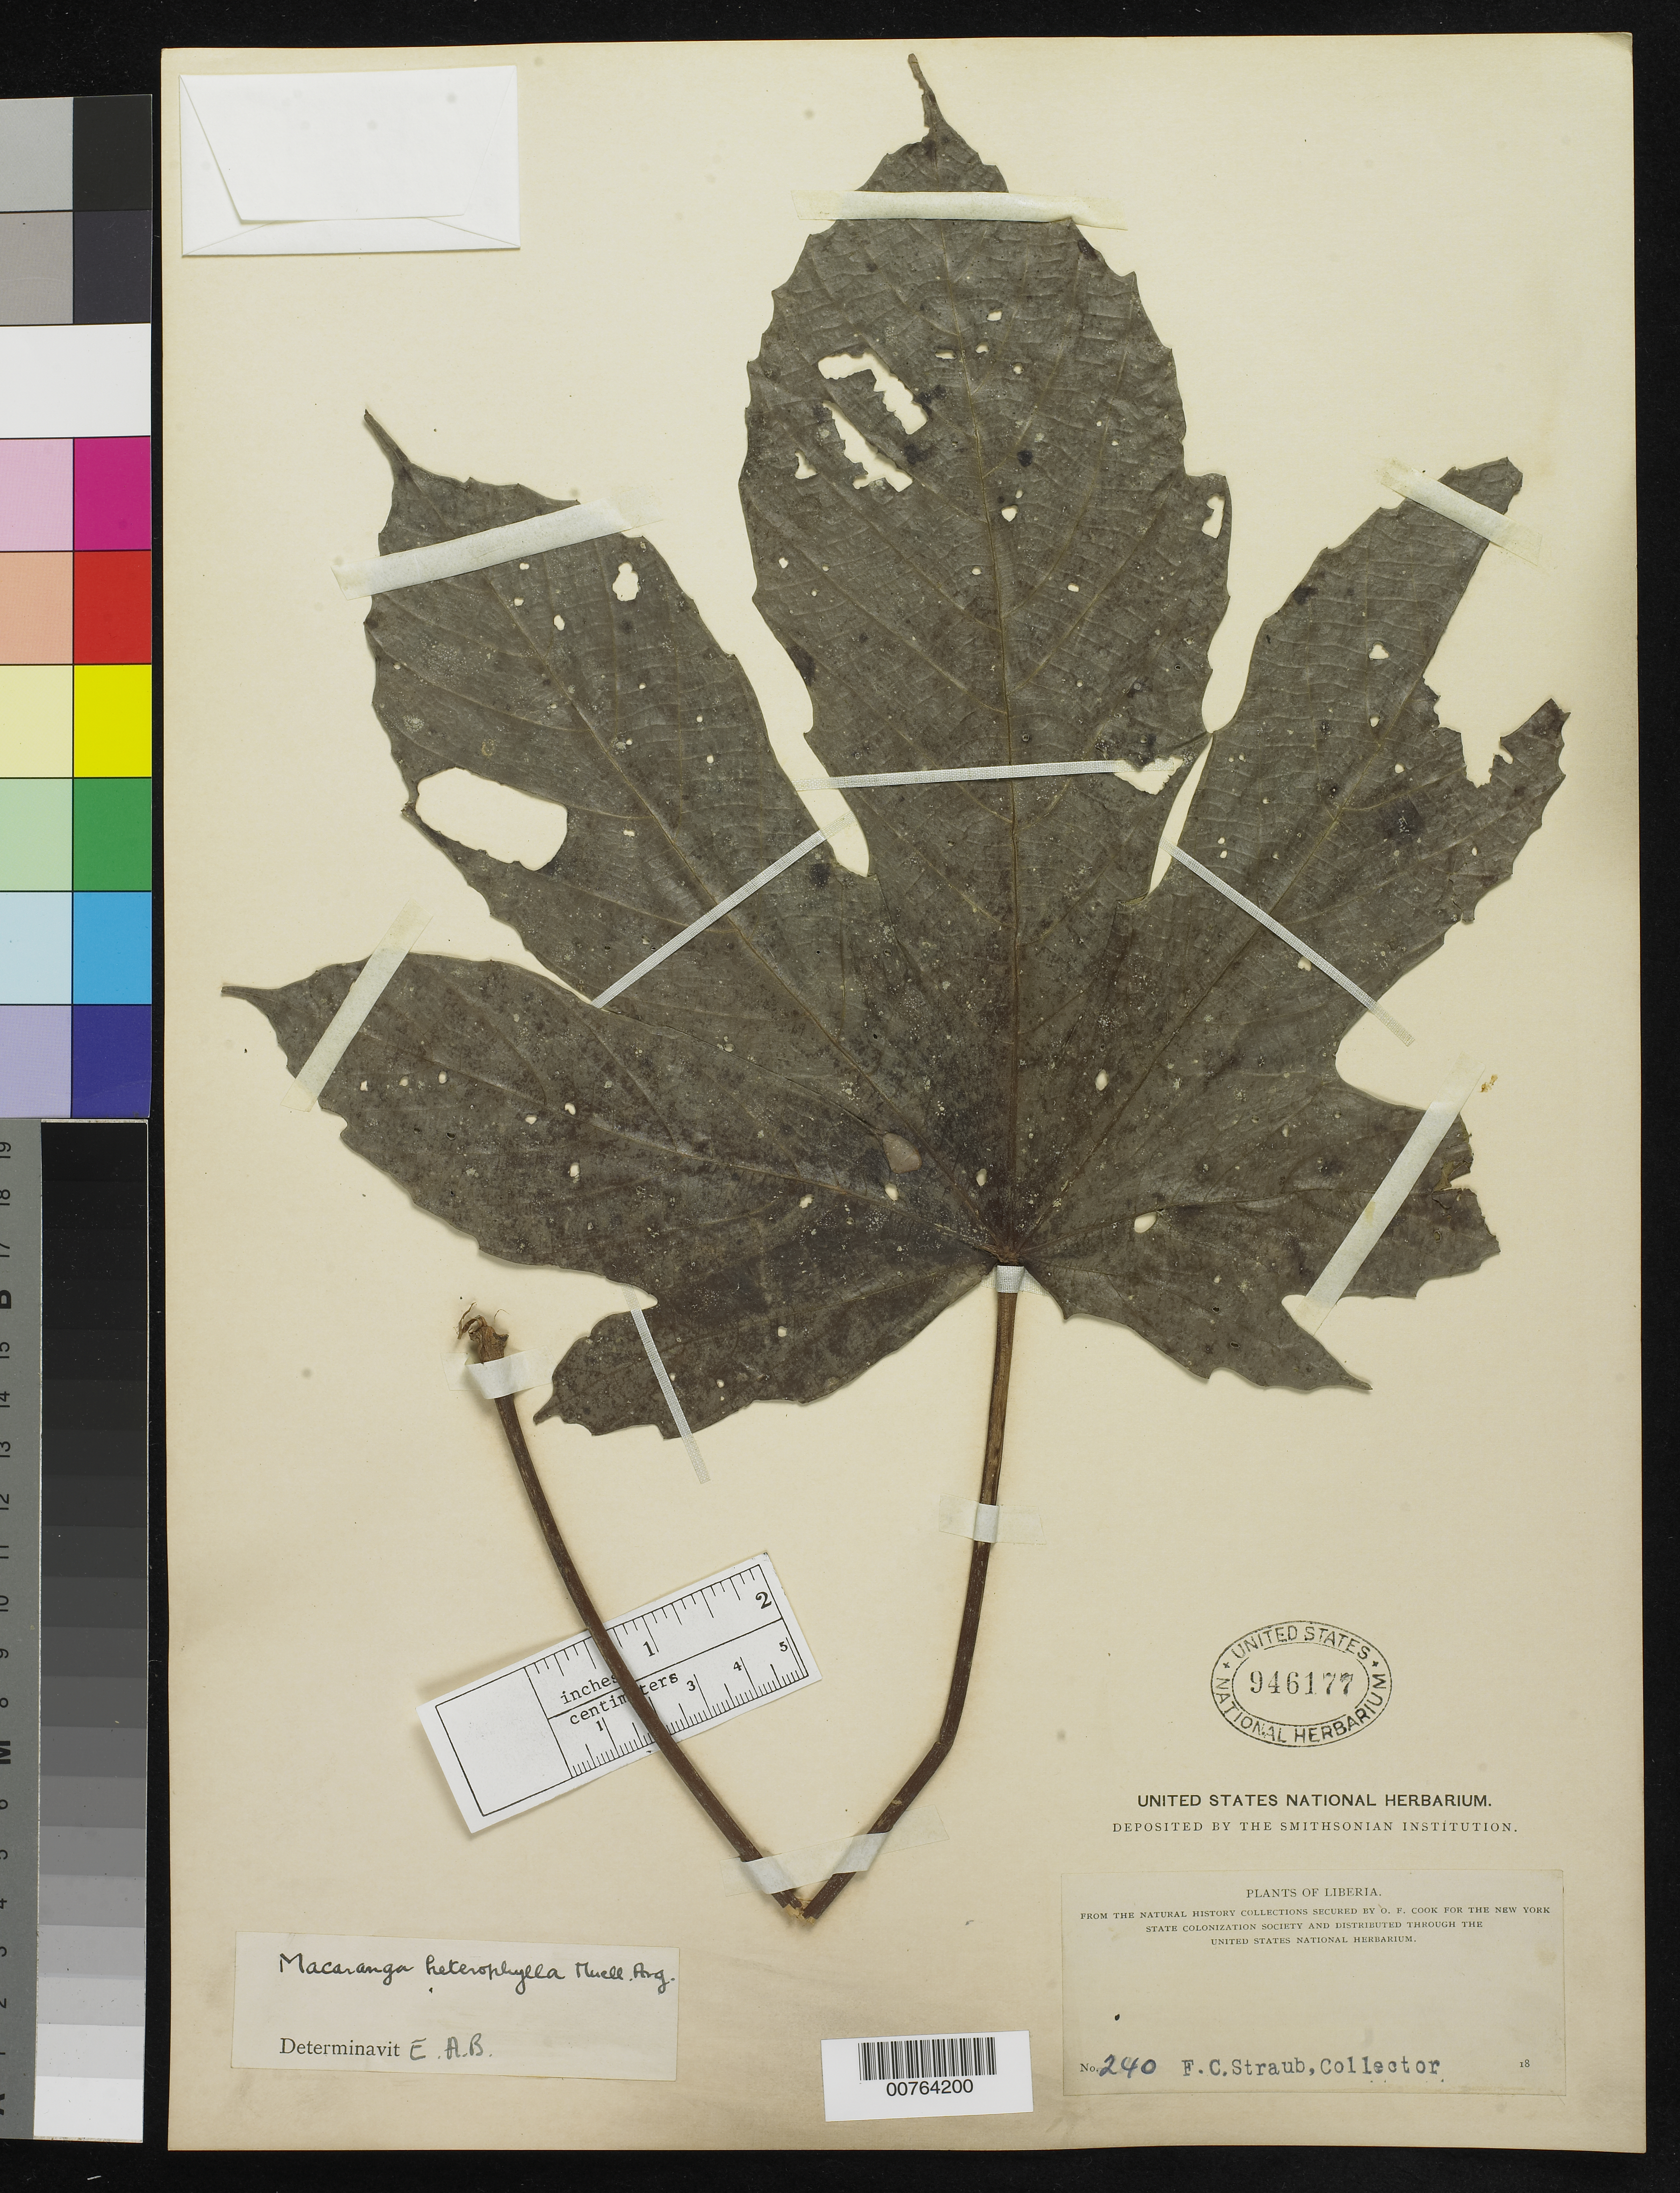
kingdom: Plantae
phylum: Tracheophyta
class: Magnoliopsida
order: Malpighiales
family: Euphorbiaceae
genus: Macaranga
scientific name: Macaranga heterophylla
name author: (Müll. Arg.) Müll. Arg.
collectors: F. Straub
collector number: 240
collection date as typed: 18--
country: Liberia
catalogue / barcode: US 946177